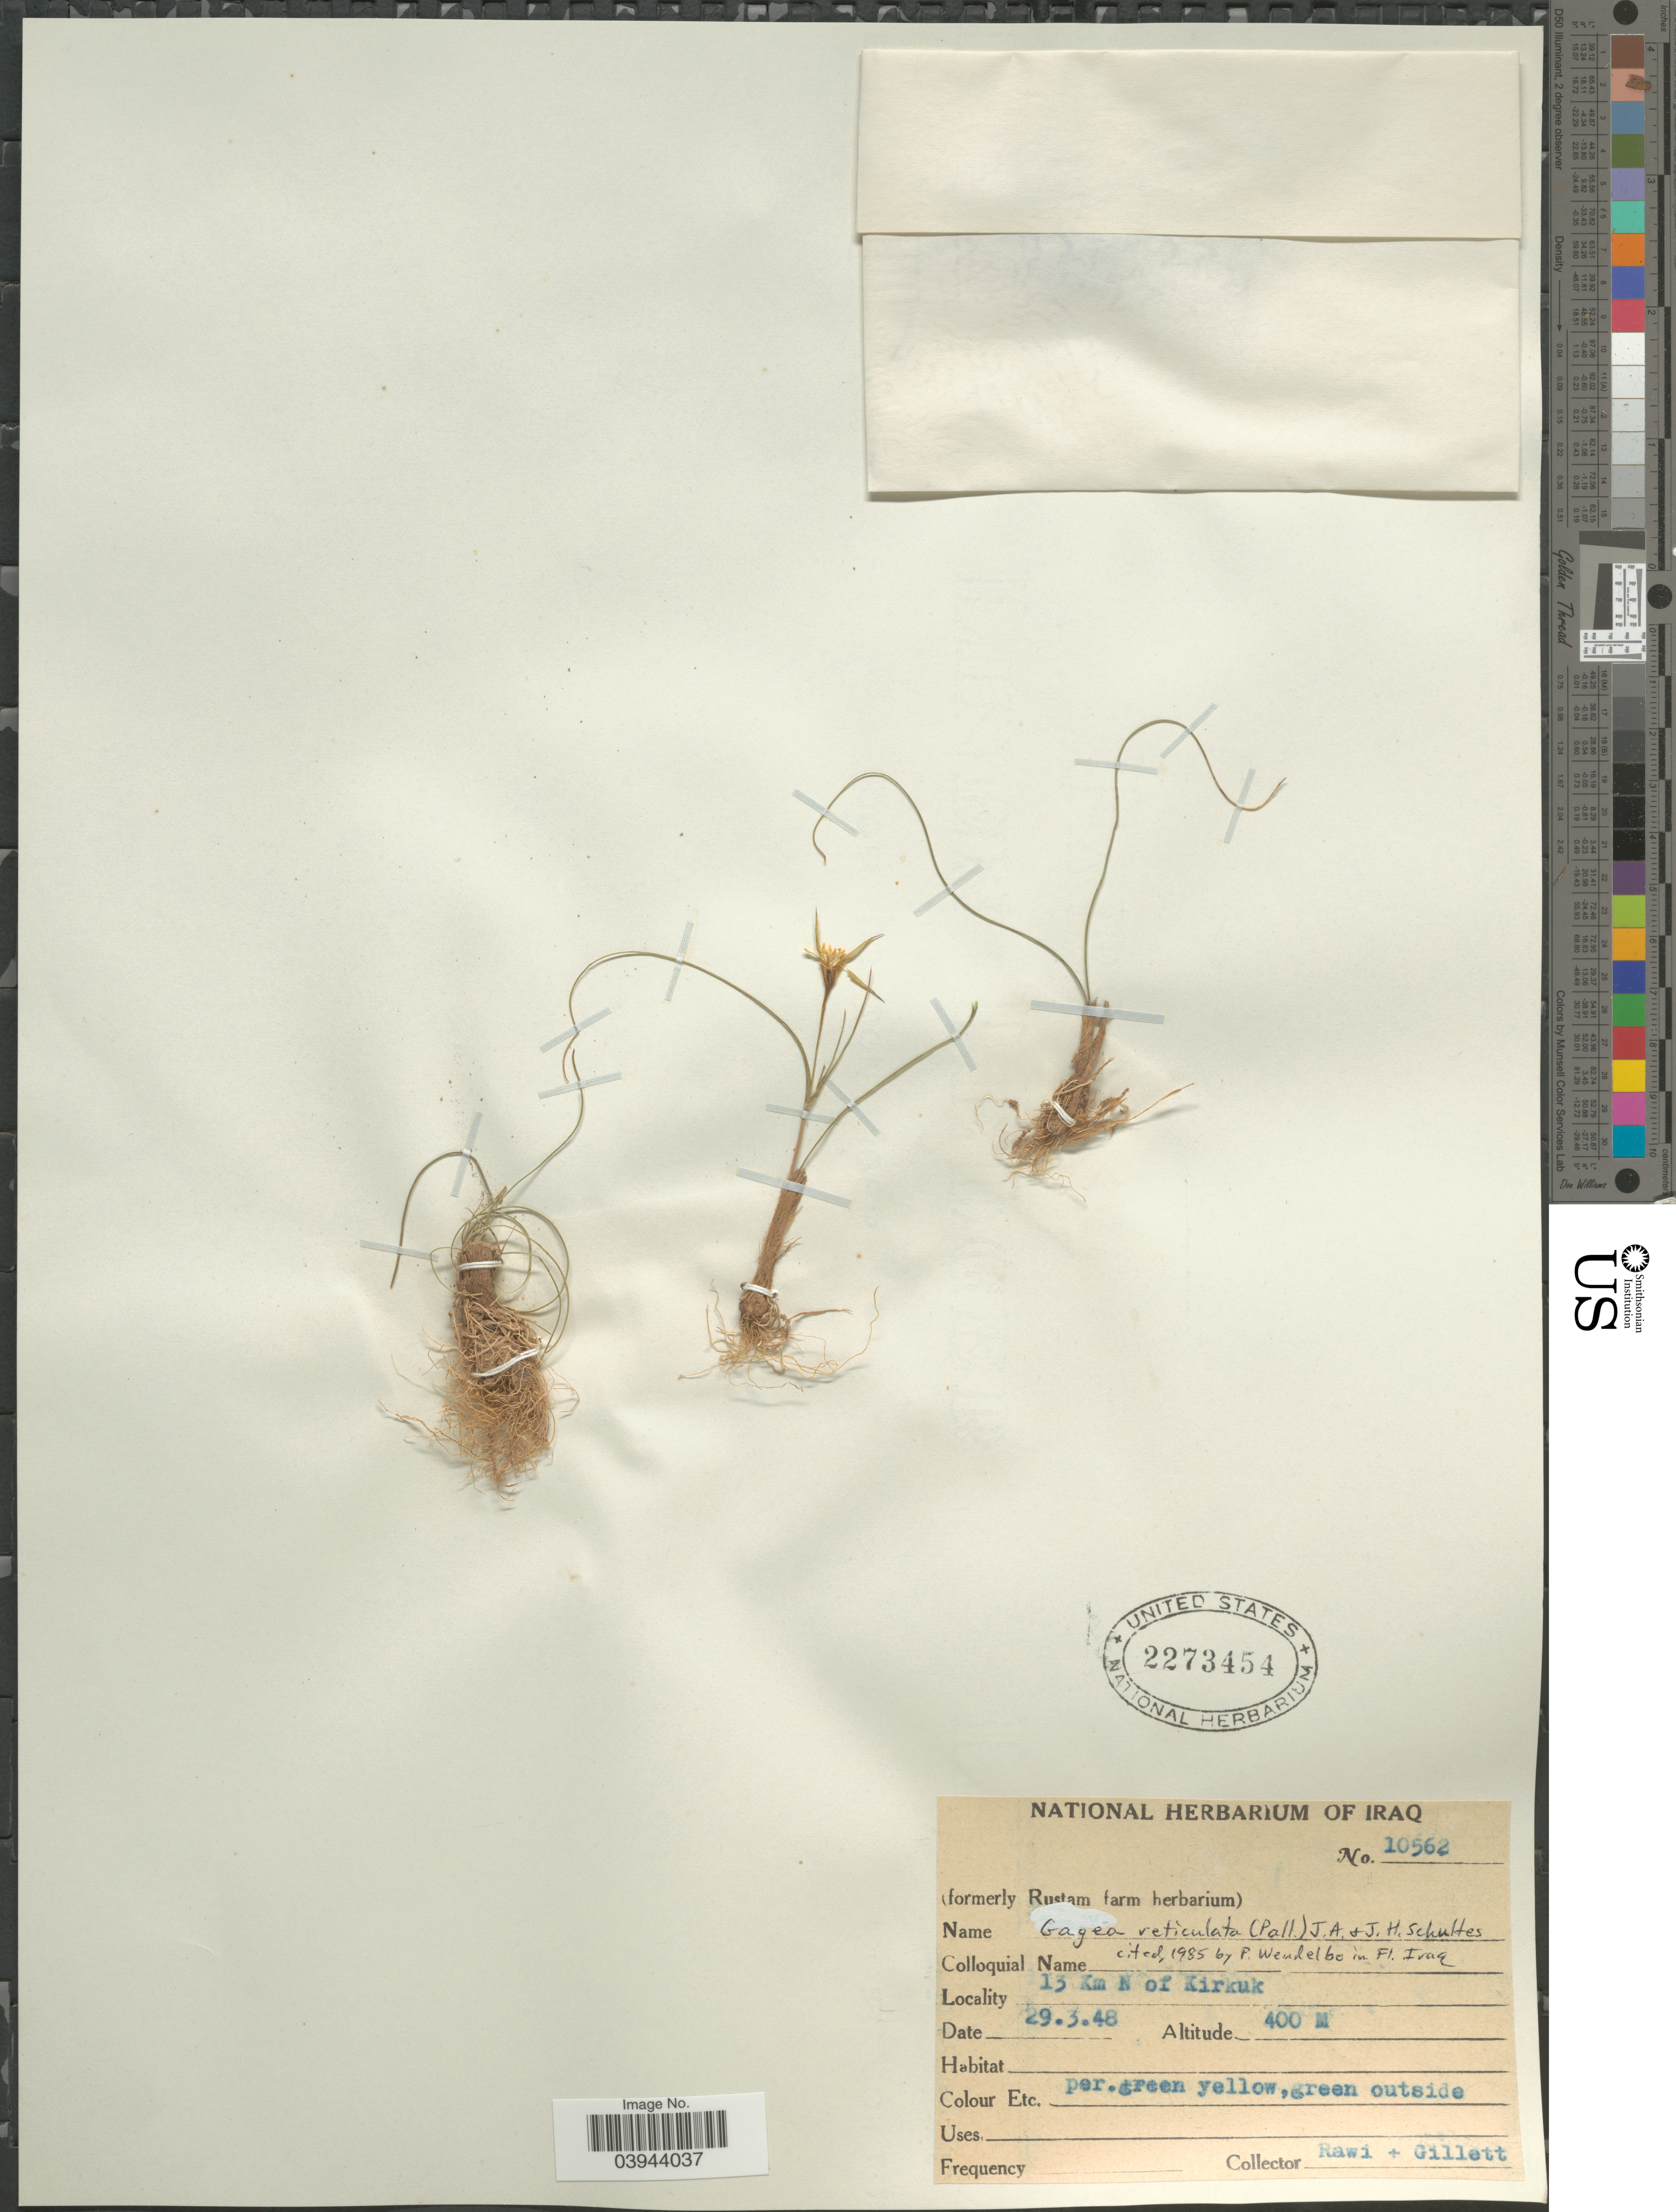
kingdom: Plantae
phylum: Tracheophyta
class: Liliopsida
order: Liliales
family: Liliaceae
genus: Gagea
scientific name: Gagea reticulata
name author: (Pall.) Schult. & Schult. f.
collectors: -. Rawi & Gillett, --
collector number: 10562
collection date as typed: Transcribed d/m/y: 29/3/48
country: Iraq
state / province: Kirkūk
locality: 13 Km N of Kirkuk.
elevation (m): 400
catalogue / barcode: US 2273454